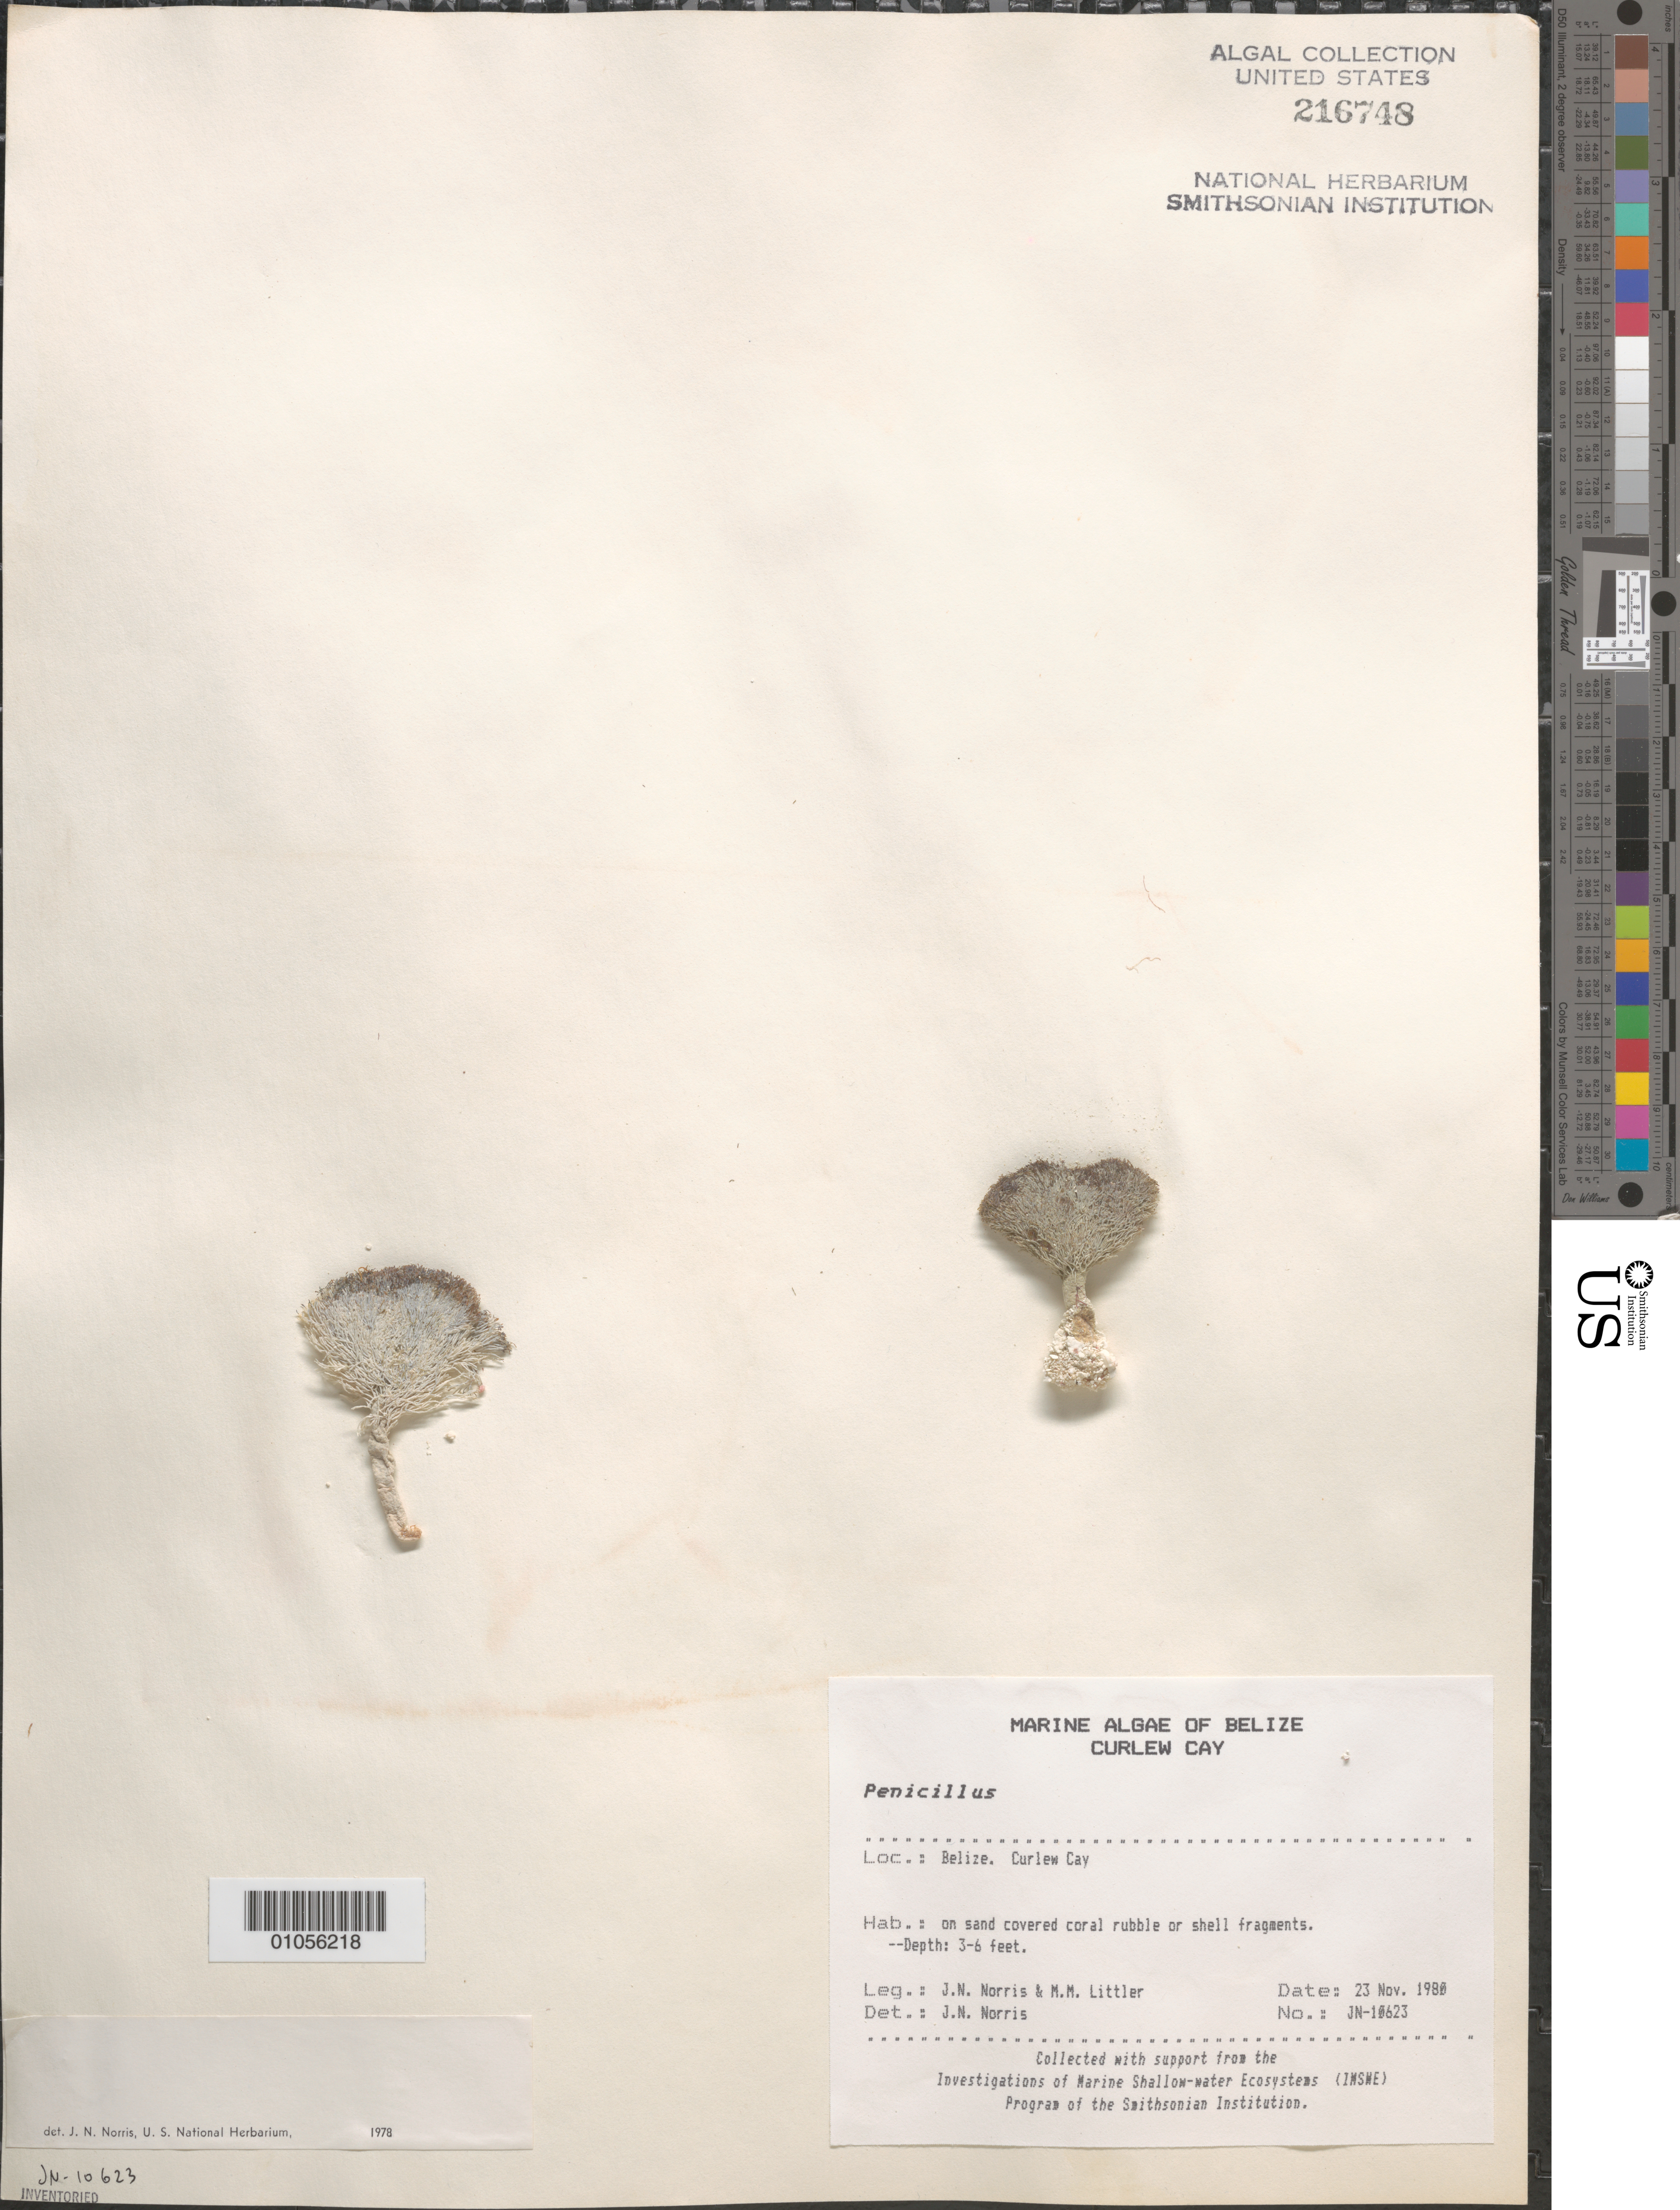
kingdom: Plantae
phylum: Chlorophyta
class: Ulvophyceae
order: Bryopsidales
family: Udoteaceae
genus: Penicillus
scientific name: Penicillus sp.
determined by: Norris, James N.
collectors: J. N. Norris & M. M. Littler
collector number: JN-10623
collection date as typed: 23 Nov 1980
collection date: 1980-11-23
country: Belize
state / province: Stann Creek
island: Curlew Cay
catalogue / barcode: US 216748